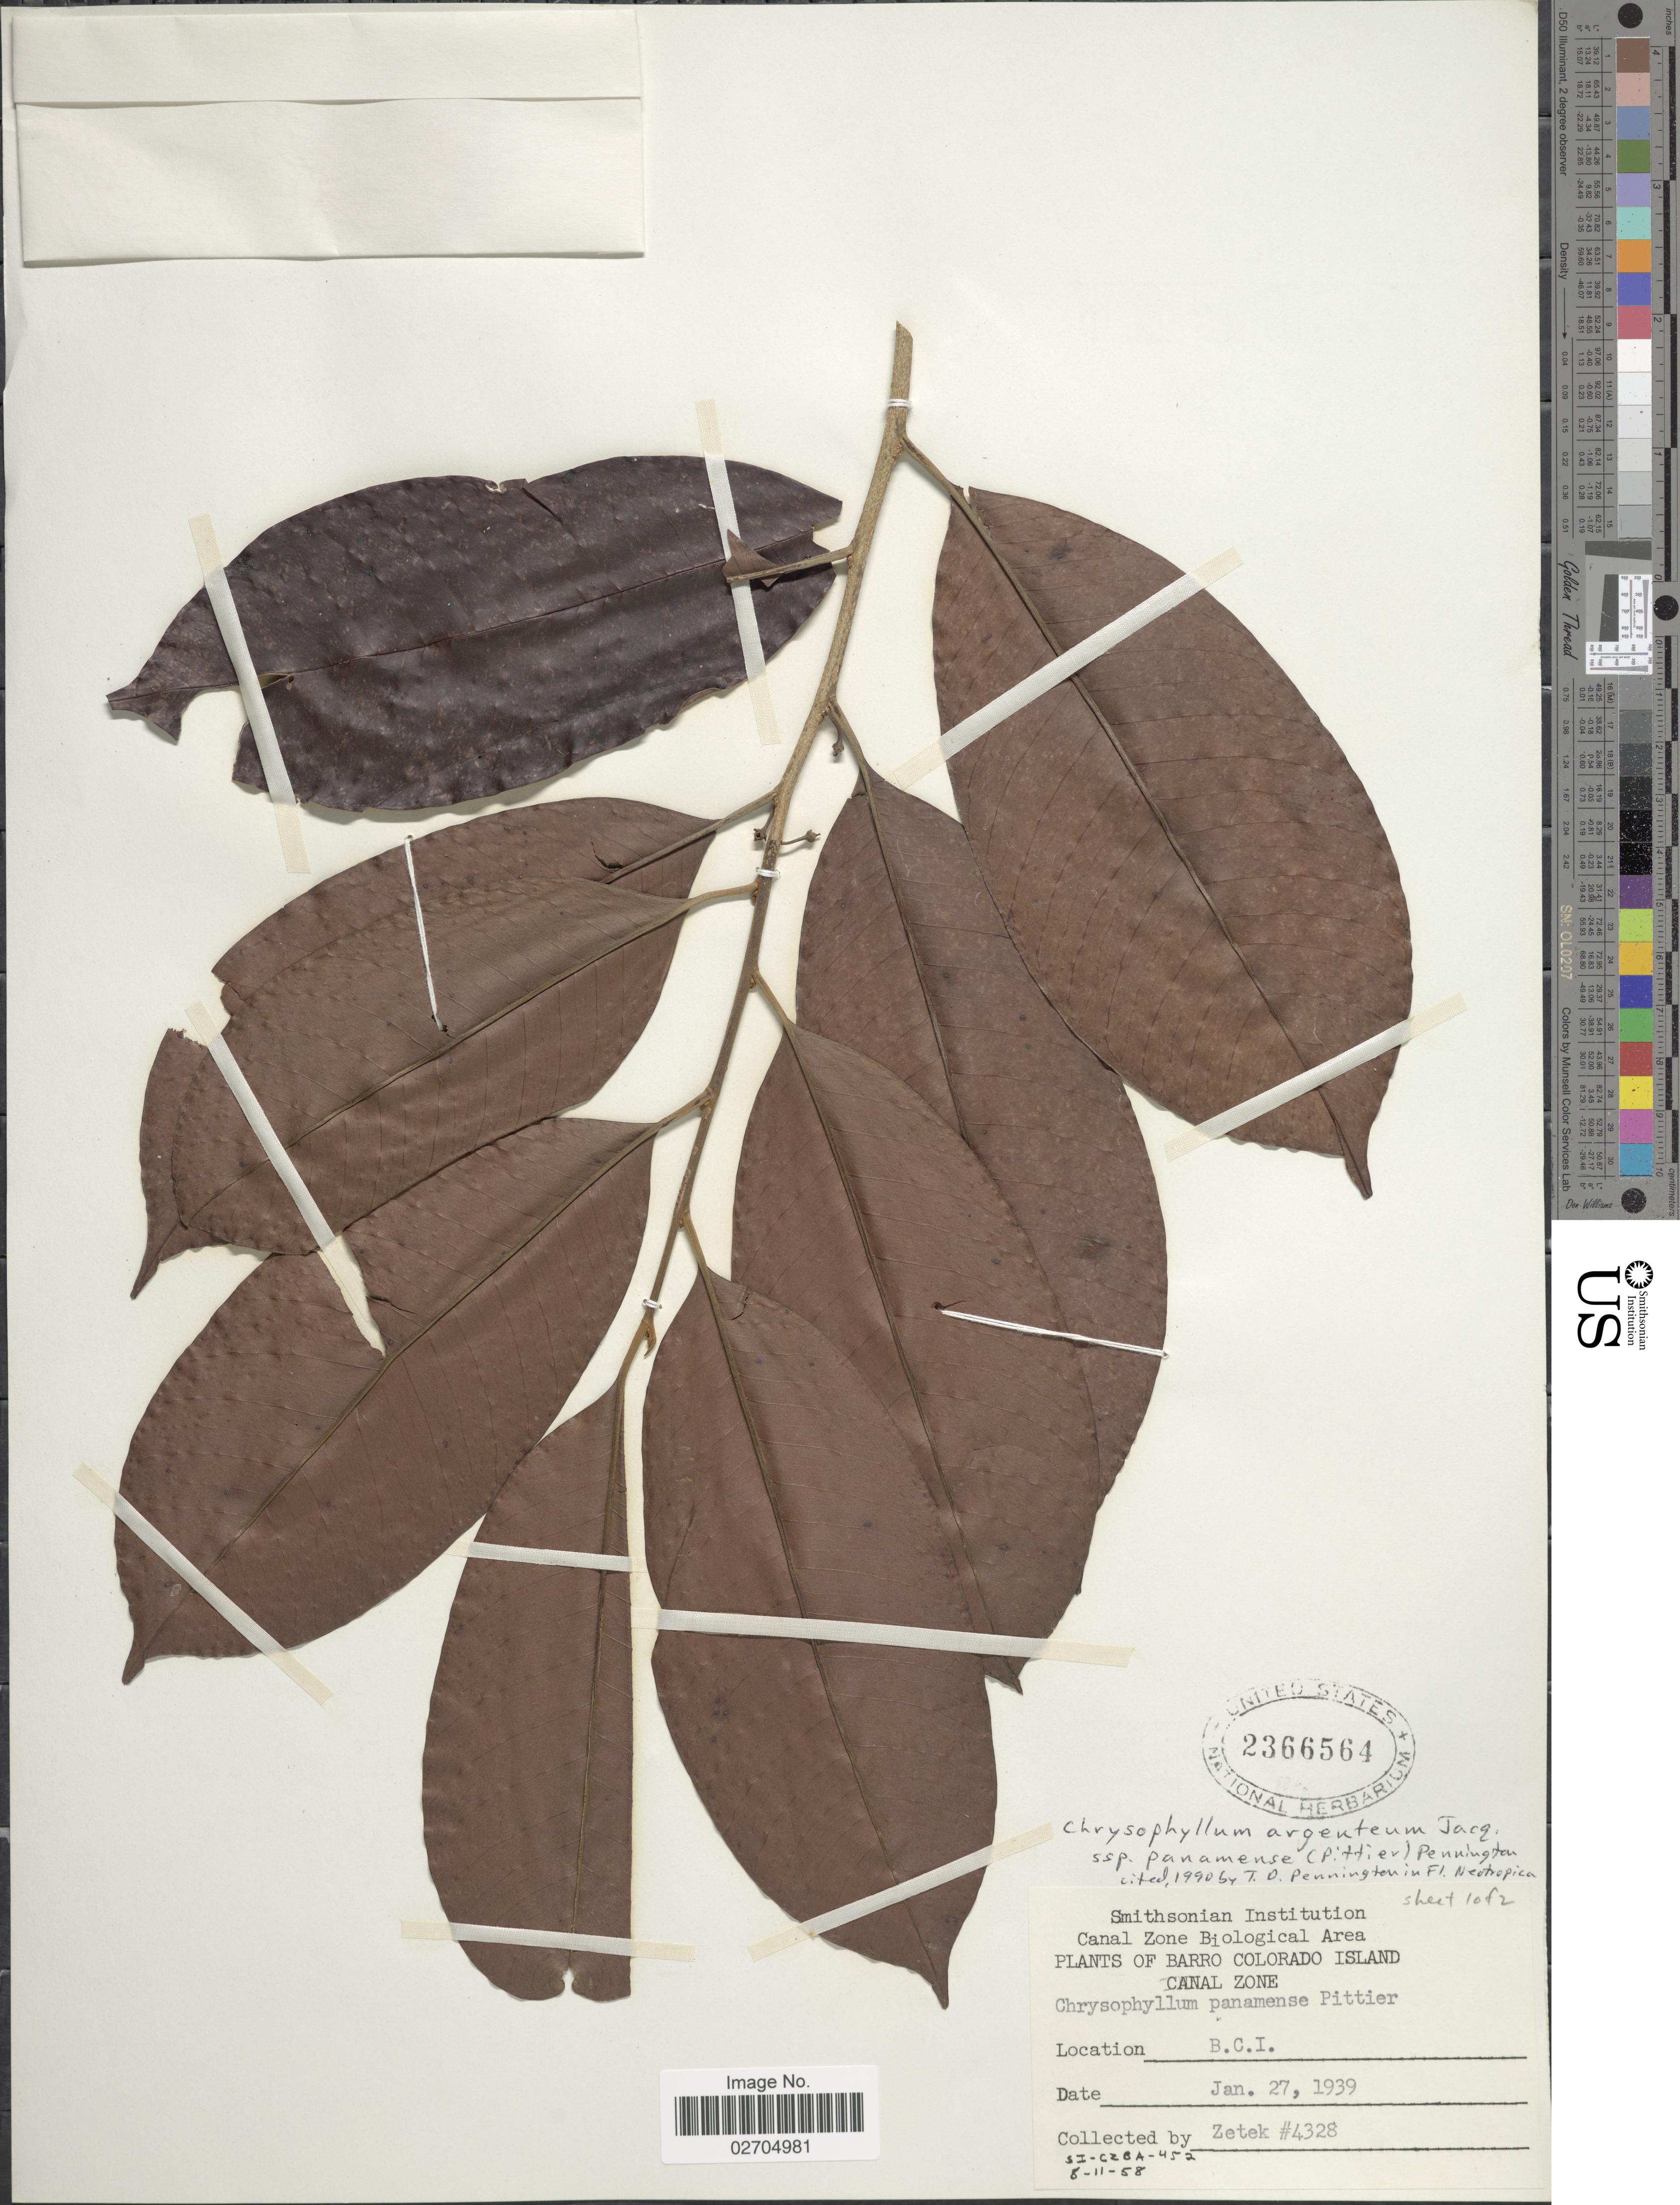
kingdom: Plantae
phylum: Tracheophyta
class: Magnoliopsida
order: Ericales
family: Sapotaceae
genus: Chrysophyllum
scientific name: Chrysophyllum argenteum subsp. panamense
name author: Jacq.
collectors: -. Zetek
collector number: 4328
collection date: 1939-01-27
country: Panama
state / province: Panamá Oeste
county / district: Canal Zone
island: Barro Colorado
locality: Barro Colorado Island, Canal Zone, B.C.I., Canal Zone Biological Area.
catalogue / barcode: US 2366564